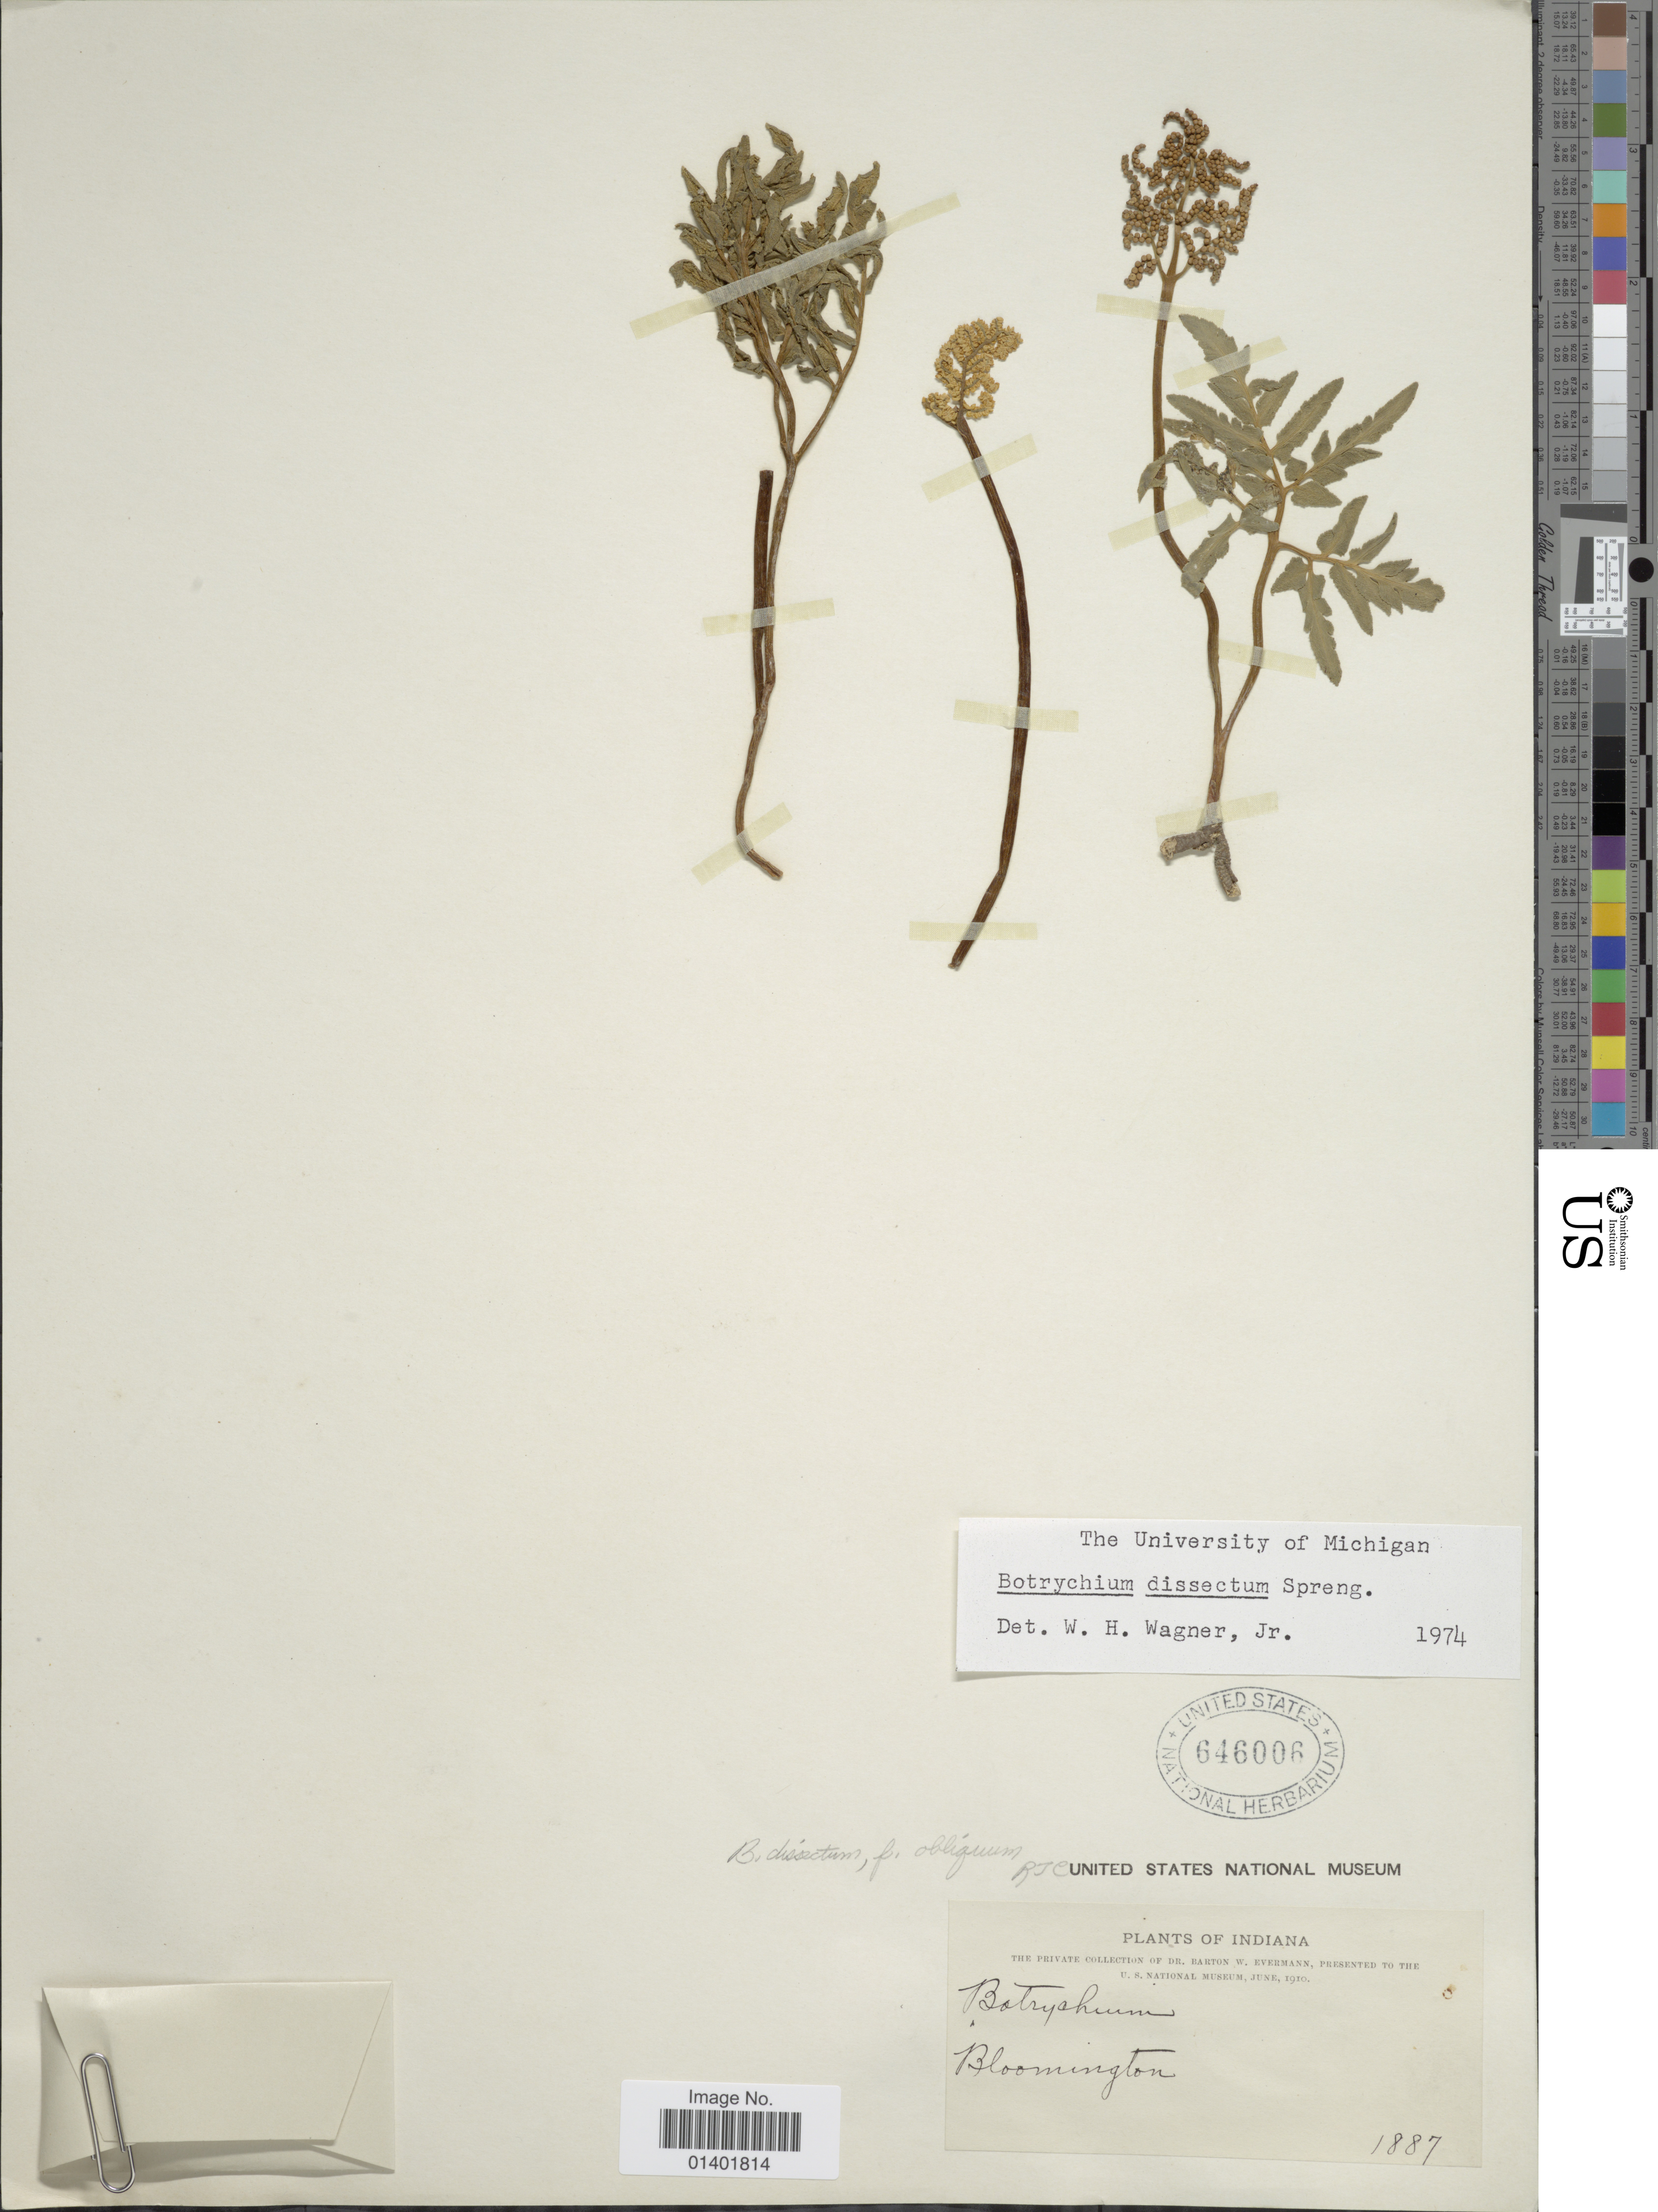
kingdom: Plantae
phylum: Tracheophyta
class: Polypodiopsida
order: Ophioglossales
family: Ophioglossaceae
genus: Botrychium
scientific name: Botrychium dissectum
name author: Spreng.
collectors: B. W. Evermann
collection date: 1887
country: United States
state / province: Indiana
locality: Bloomington.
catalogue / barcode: US 646006